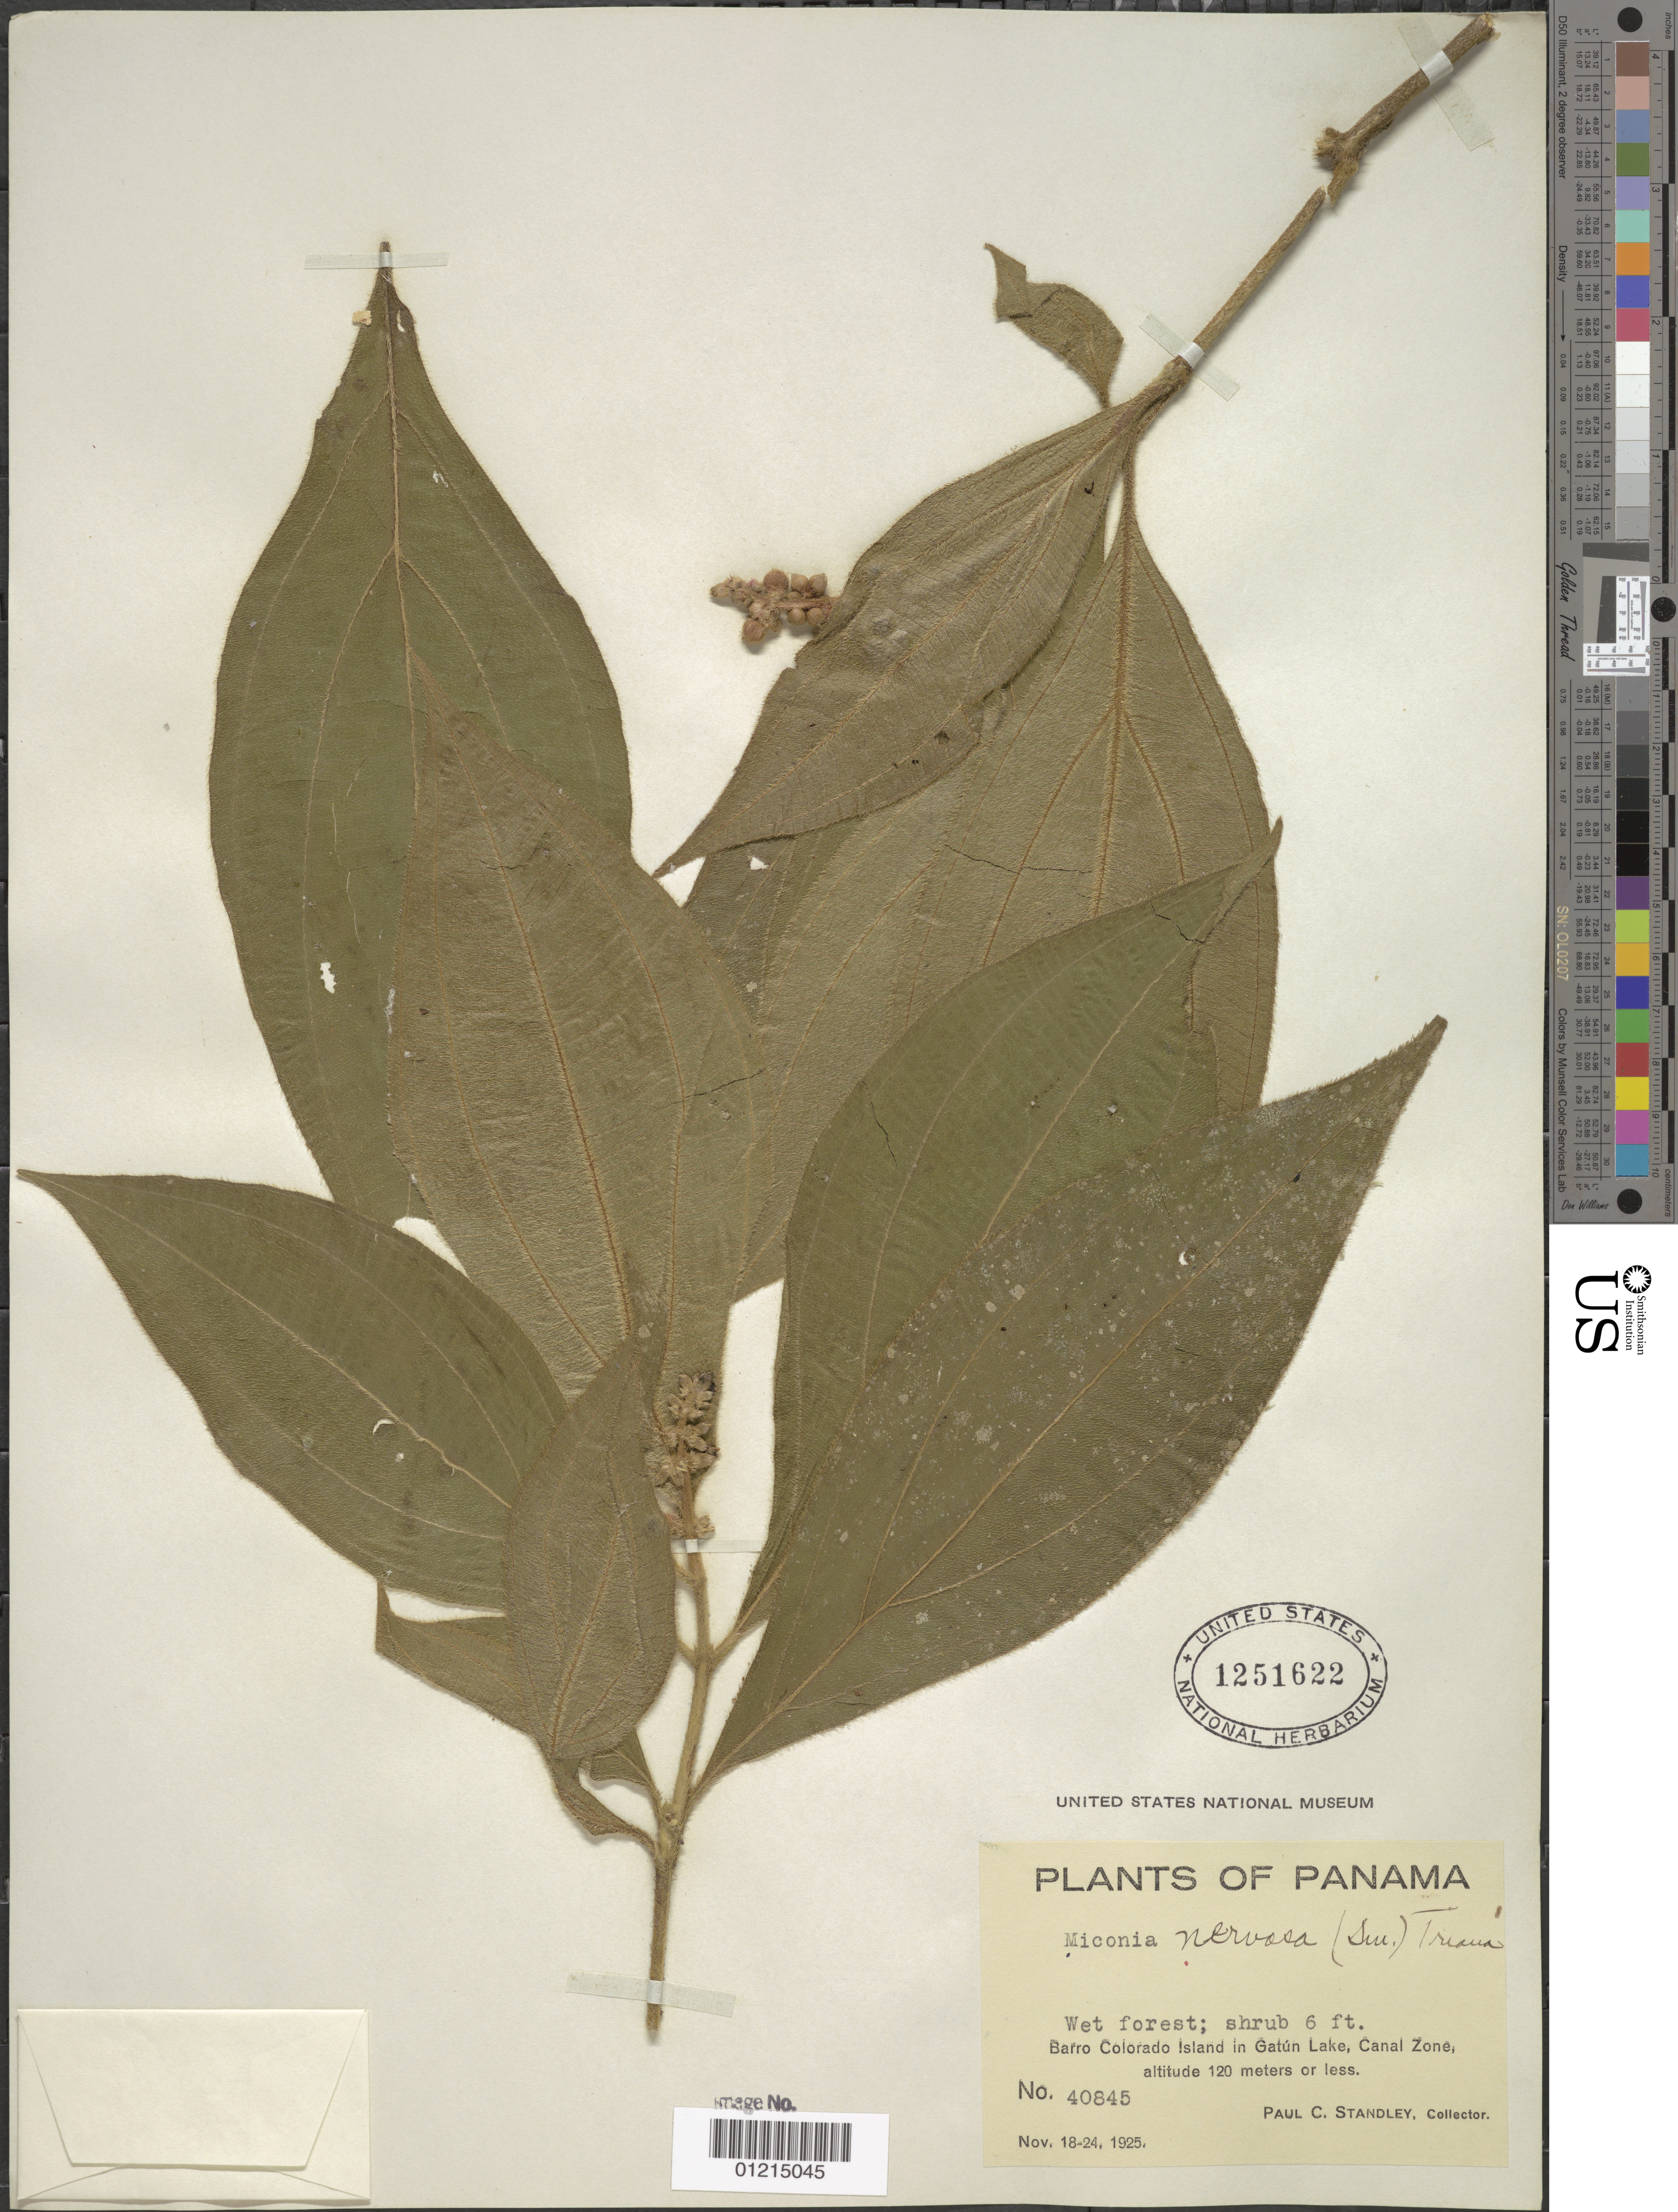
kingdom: Plantae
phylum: Tracheophyta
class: Magnoliopsida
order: Myrtales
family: Melastomataceae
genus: Miconia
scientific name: Miconia nervosa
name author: (Sm.) Triana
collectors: P. C. Standley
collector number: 40845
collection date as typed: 18-24 Nov 1925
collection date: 1925-11-18/1925-11-24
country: Panama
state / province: Panamá Oeste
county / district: Canal Zone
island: Barro Colorado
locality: Barro Colorado Island in Gatun Lake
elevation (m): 120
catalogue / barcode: US 1251622